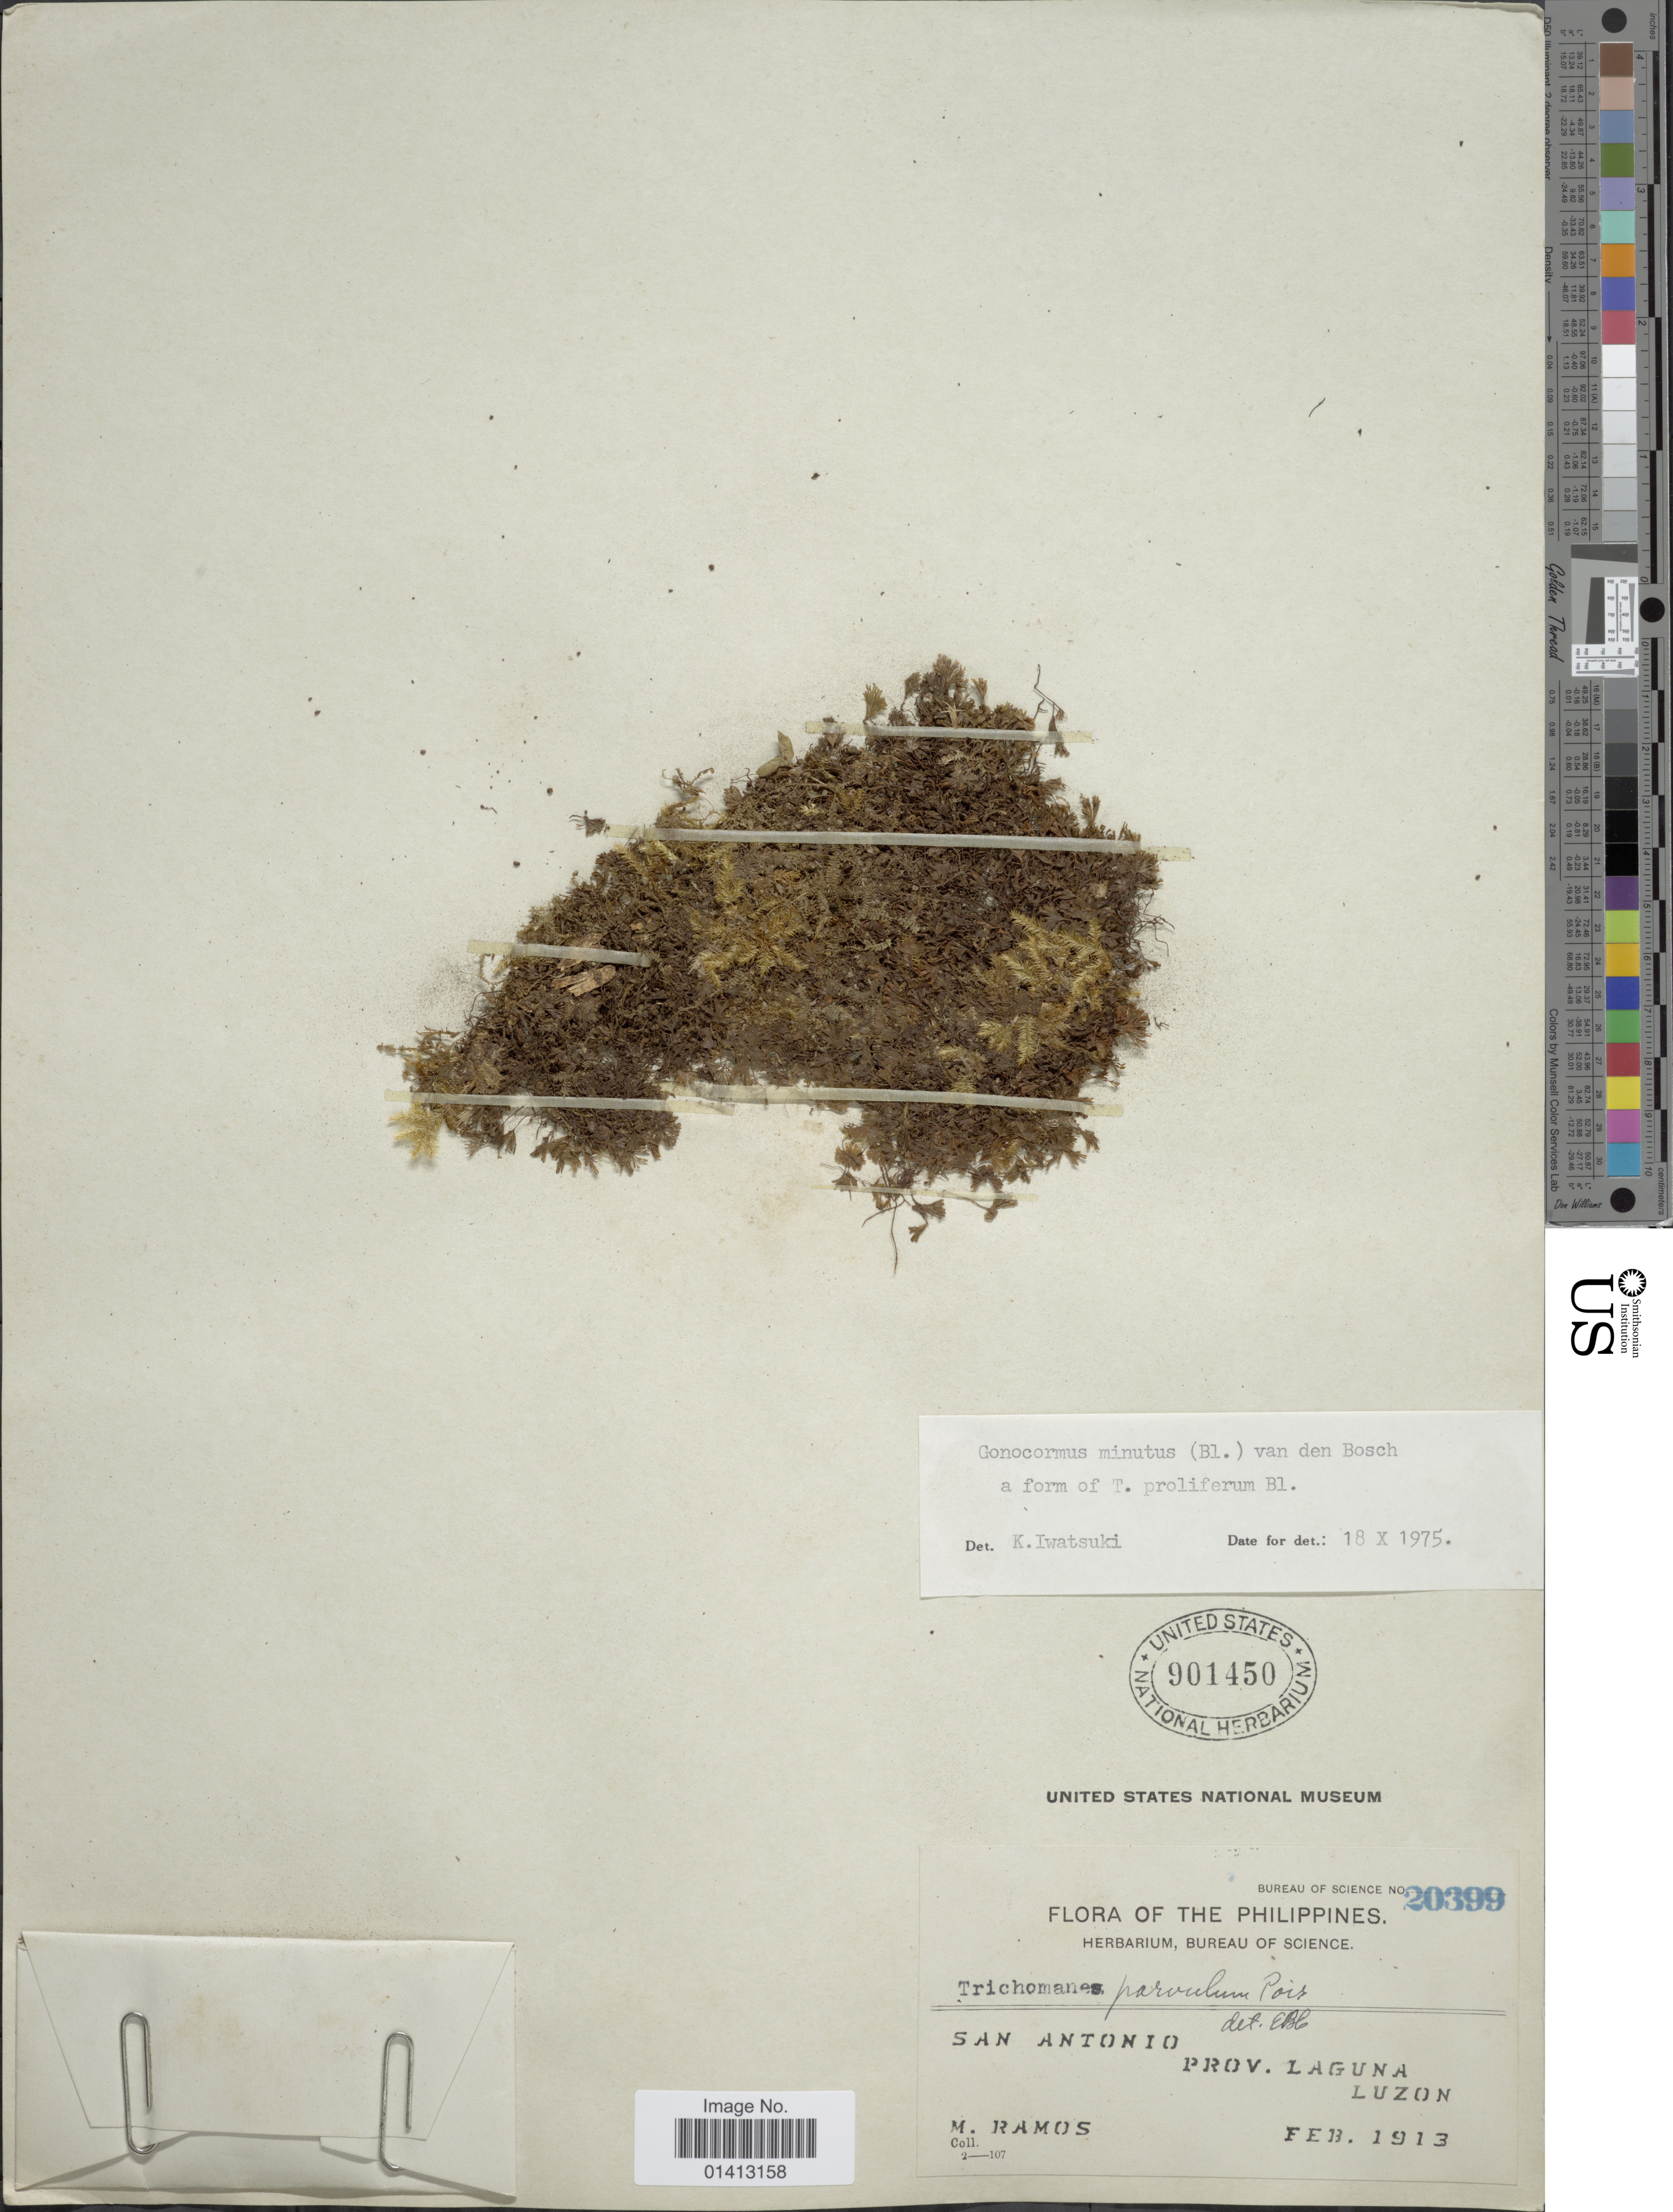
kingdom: Plantae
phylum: Tracheophyta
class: Polypodiopsida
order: Hymenophyllales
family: Hymenophyllaceae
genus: Crepidomanes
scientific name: Crepidomanes minutum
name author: (Blume) K. Iwats.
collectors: M. Ramos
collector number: Bureau of Science 20399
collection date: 1913-02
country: Philippines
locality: San Antonio, Prov. Laguna, Luzon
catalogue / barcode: US 901450